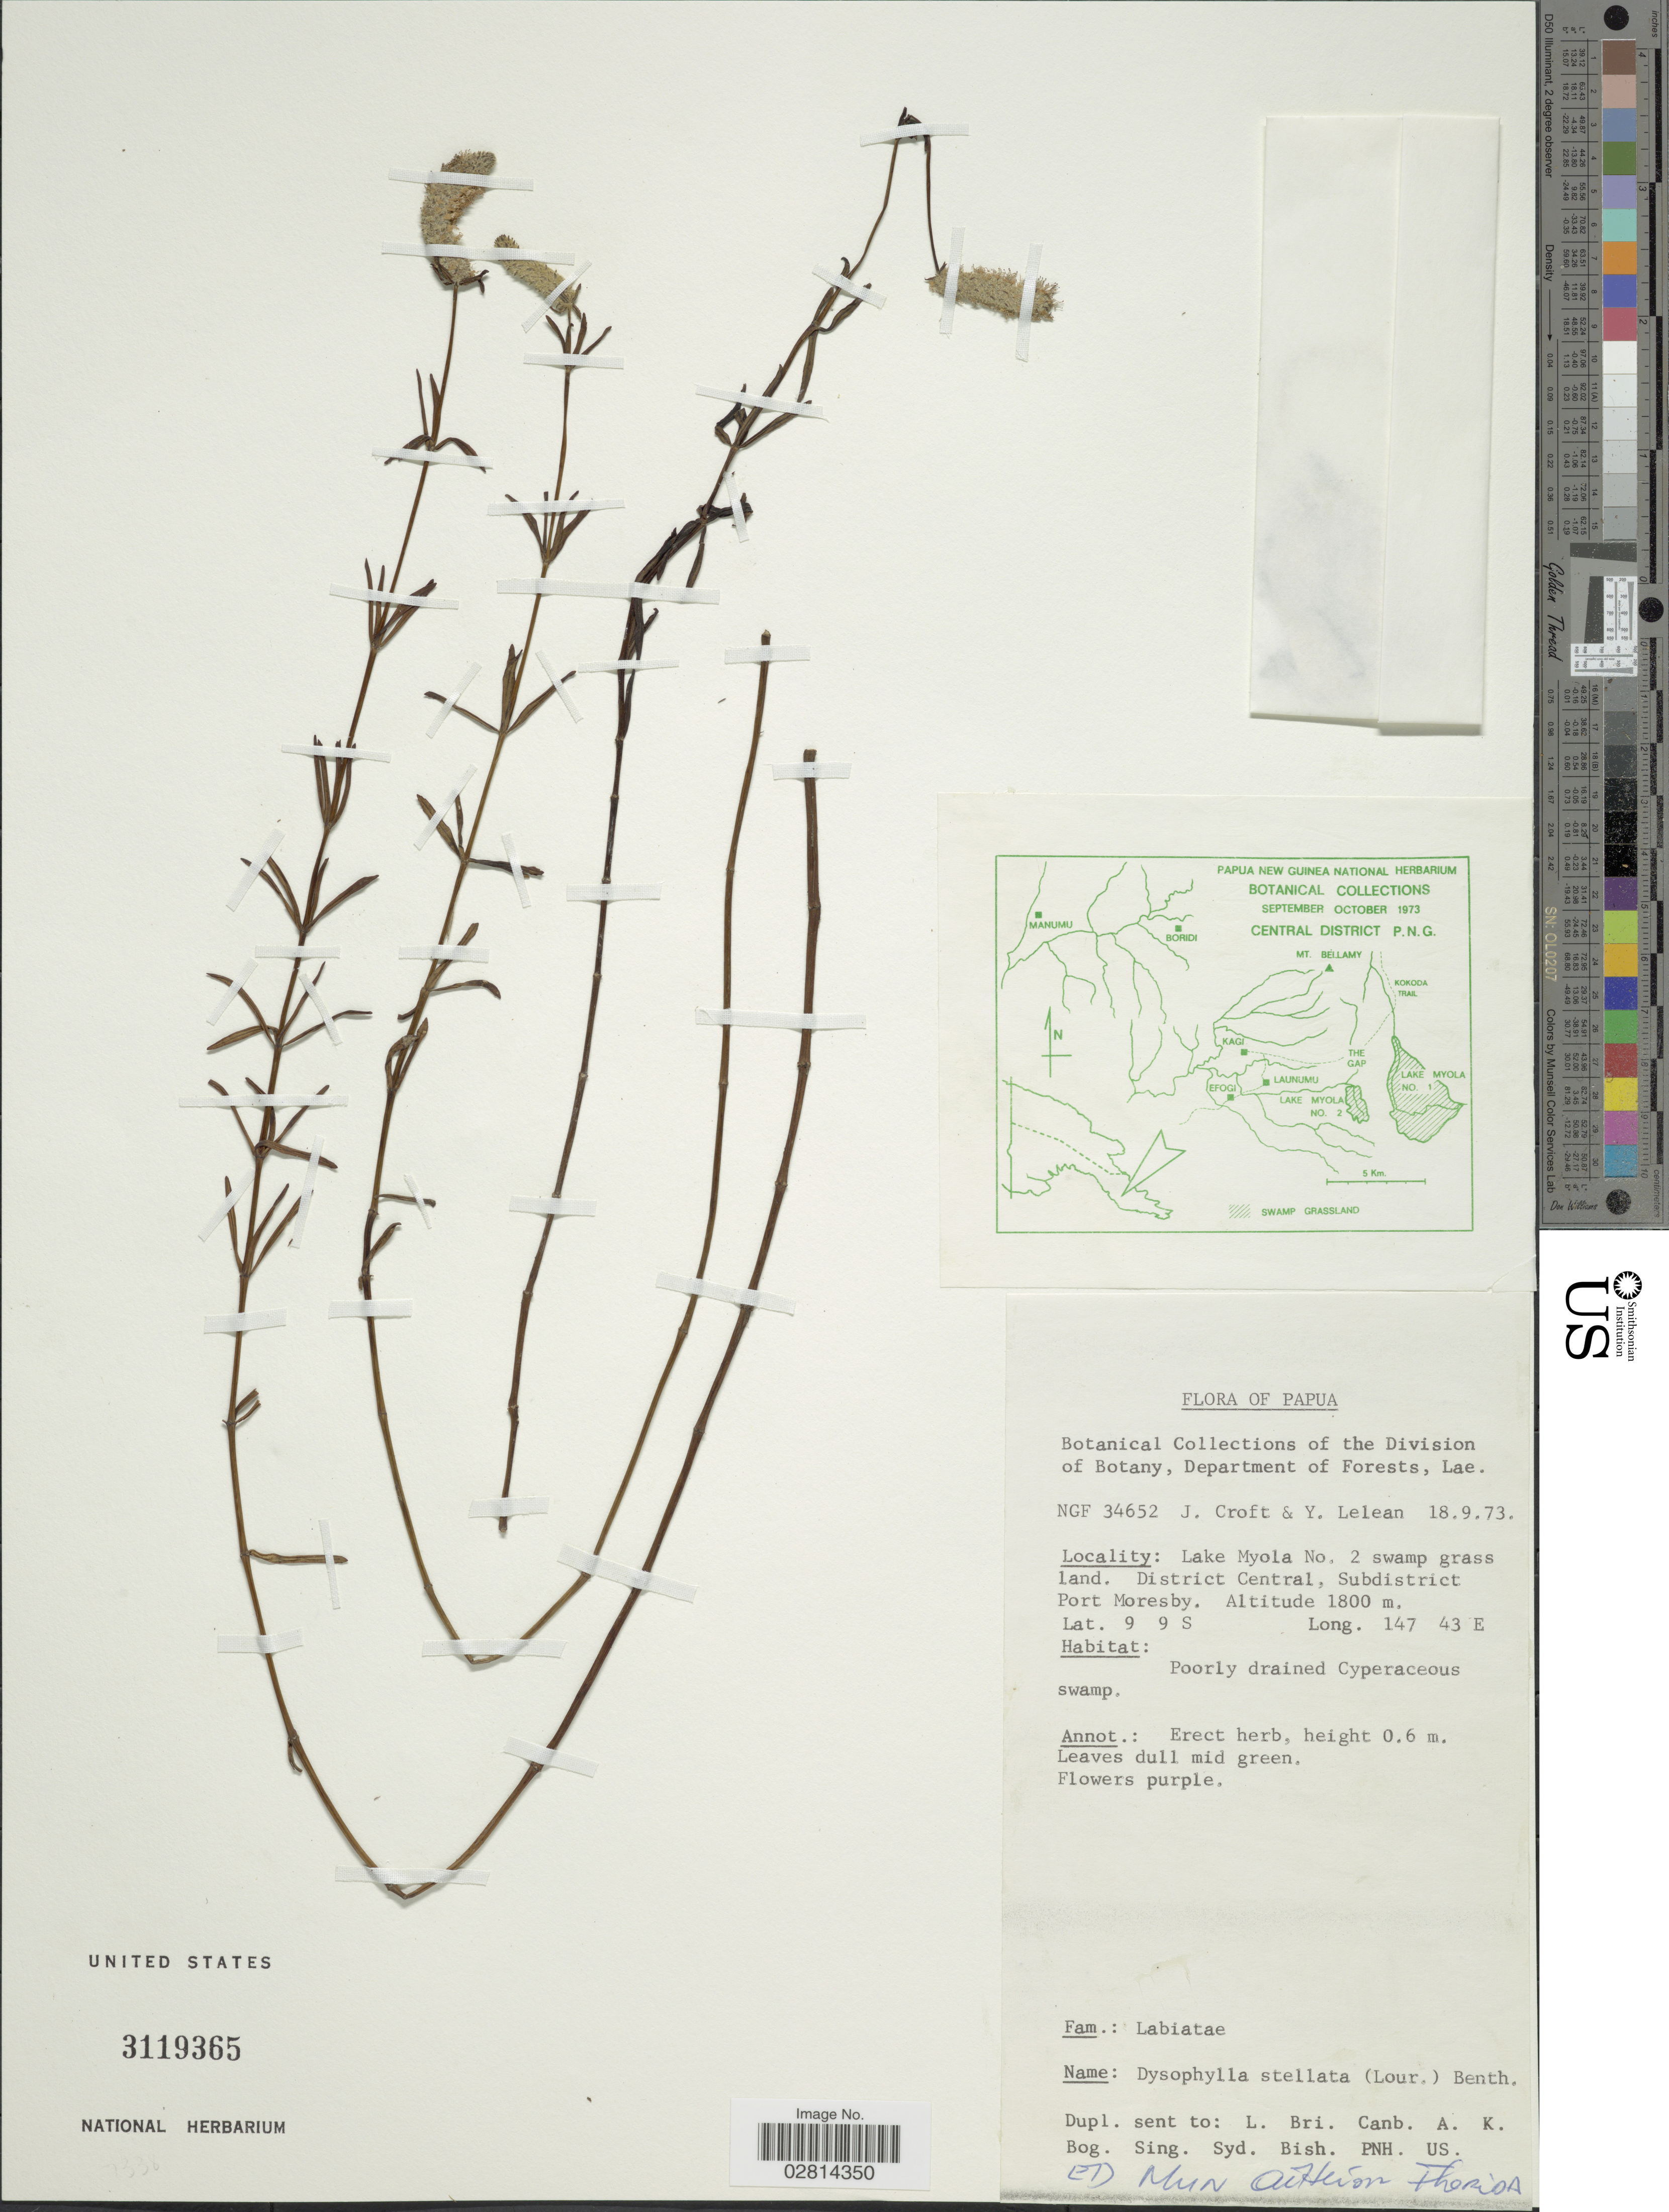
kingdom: Plantae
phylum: Tracheophyta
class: Magnoliopsida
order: Lamiales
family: Lamiaceae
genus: Pogostemon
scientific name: Pogostemon stellatus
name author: (Lour.) Kuntze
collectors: J. Croft & Y. Lelean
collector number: NGF34652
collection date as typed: Transcribed d/m/y: 18/9/73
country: Papua New Guinea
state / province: Central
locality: Lake Myola No. 2 swamp grass land. District Central, Subdistrict Port Moresby.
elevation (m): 1800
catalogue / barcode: US 3119365